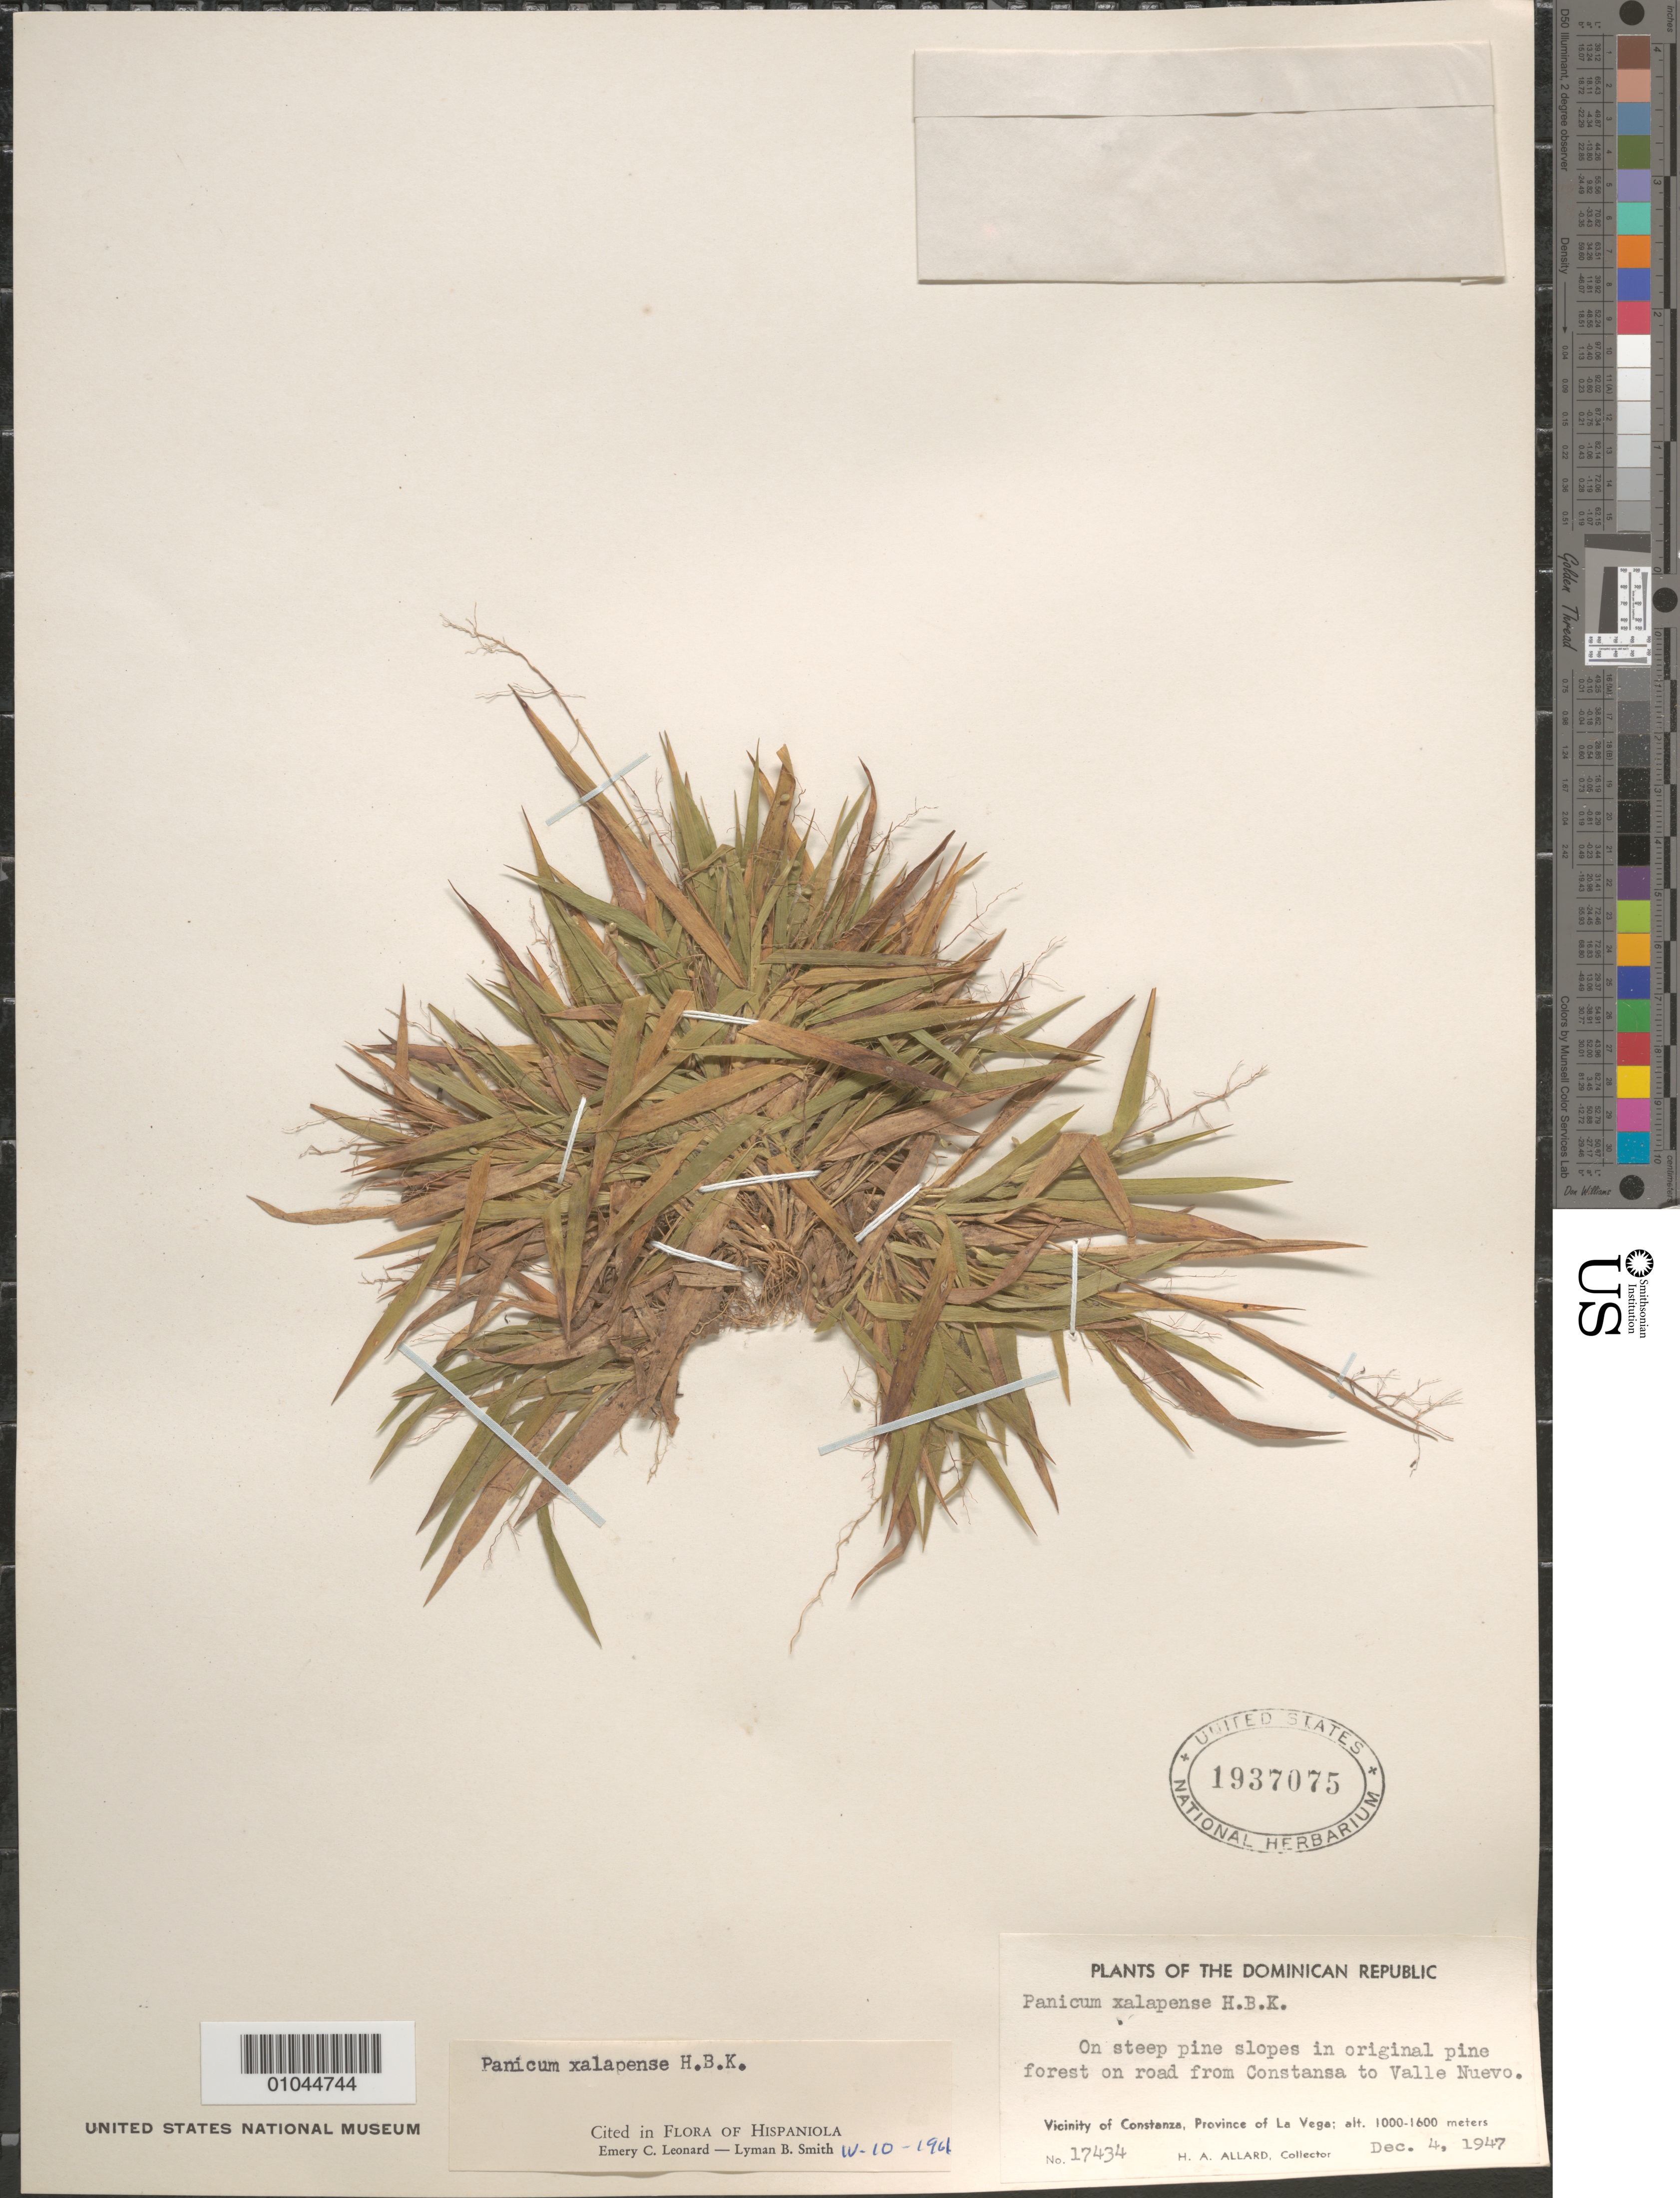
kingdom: Plantae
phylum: Tracheophyta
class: Liliopsida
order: Poales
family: Poaceae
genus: Panicum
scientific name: Panicum xalapense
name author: Kunth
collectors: H. A. Allard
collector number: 17434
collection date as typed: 04 Dec 1947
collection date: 1947-12-04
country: Dominican Republic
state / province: La Vega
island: Hispaniola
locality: Vicinity of Constanza, on road from Constanza to Valle Nuevo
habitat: on steep pine slopes in original pine forest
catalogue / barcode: US 1937075